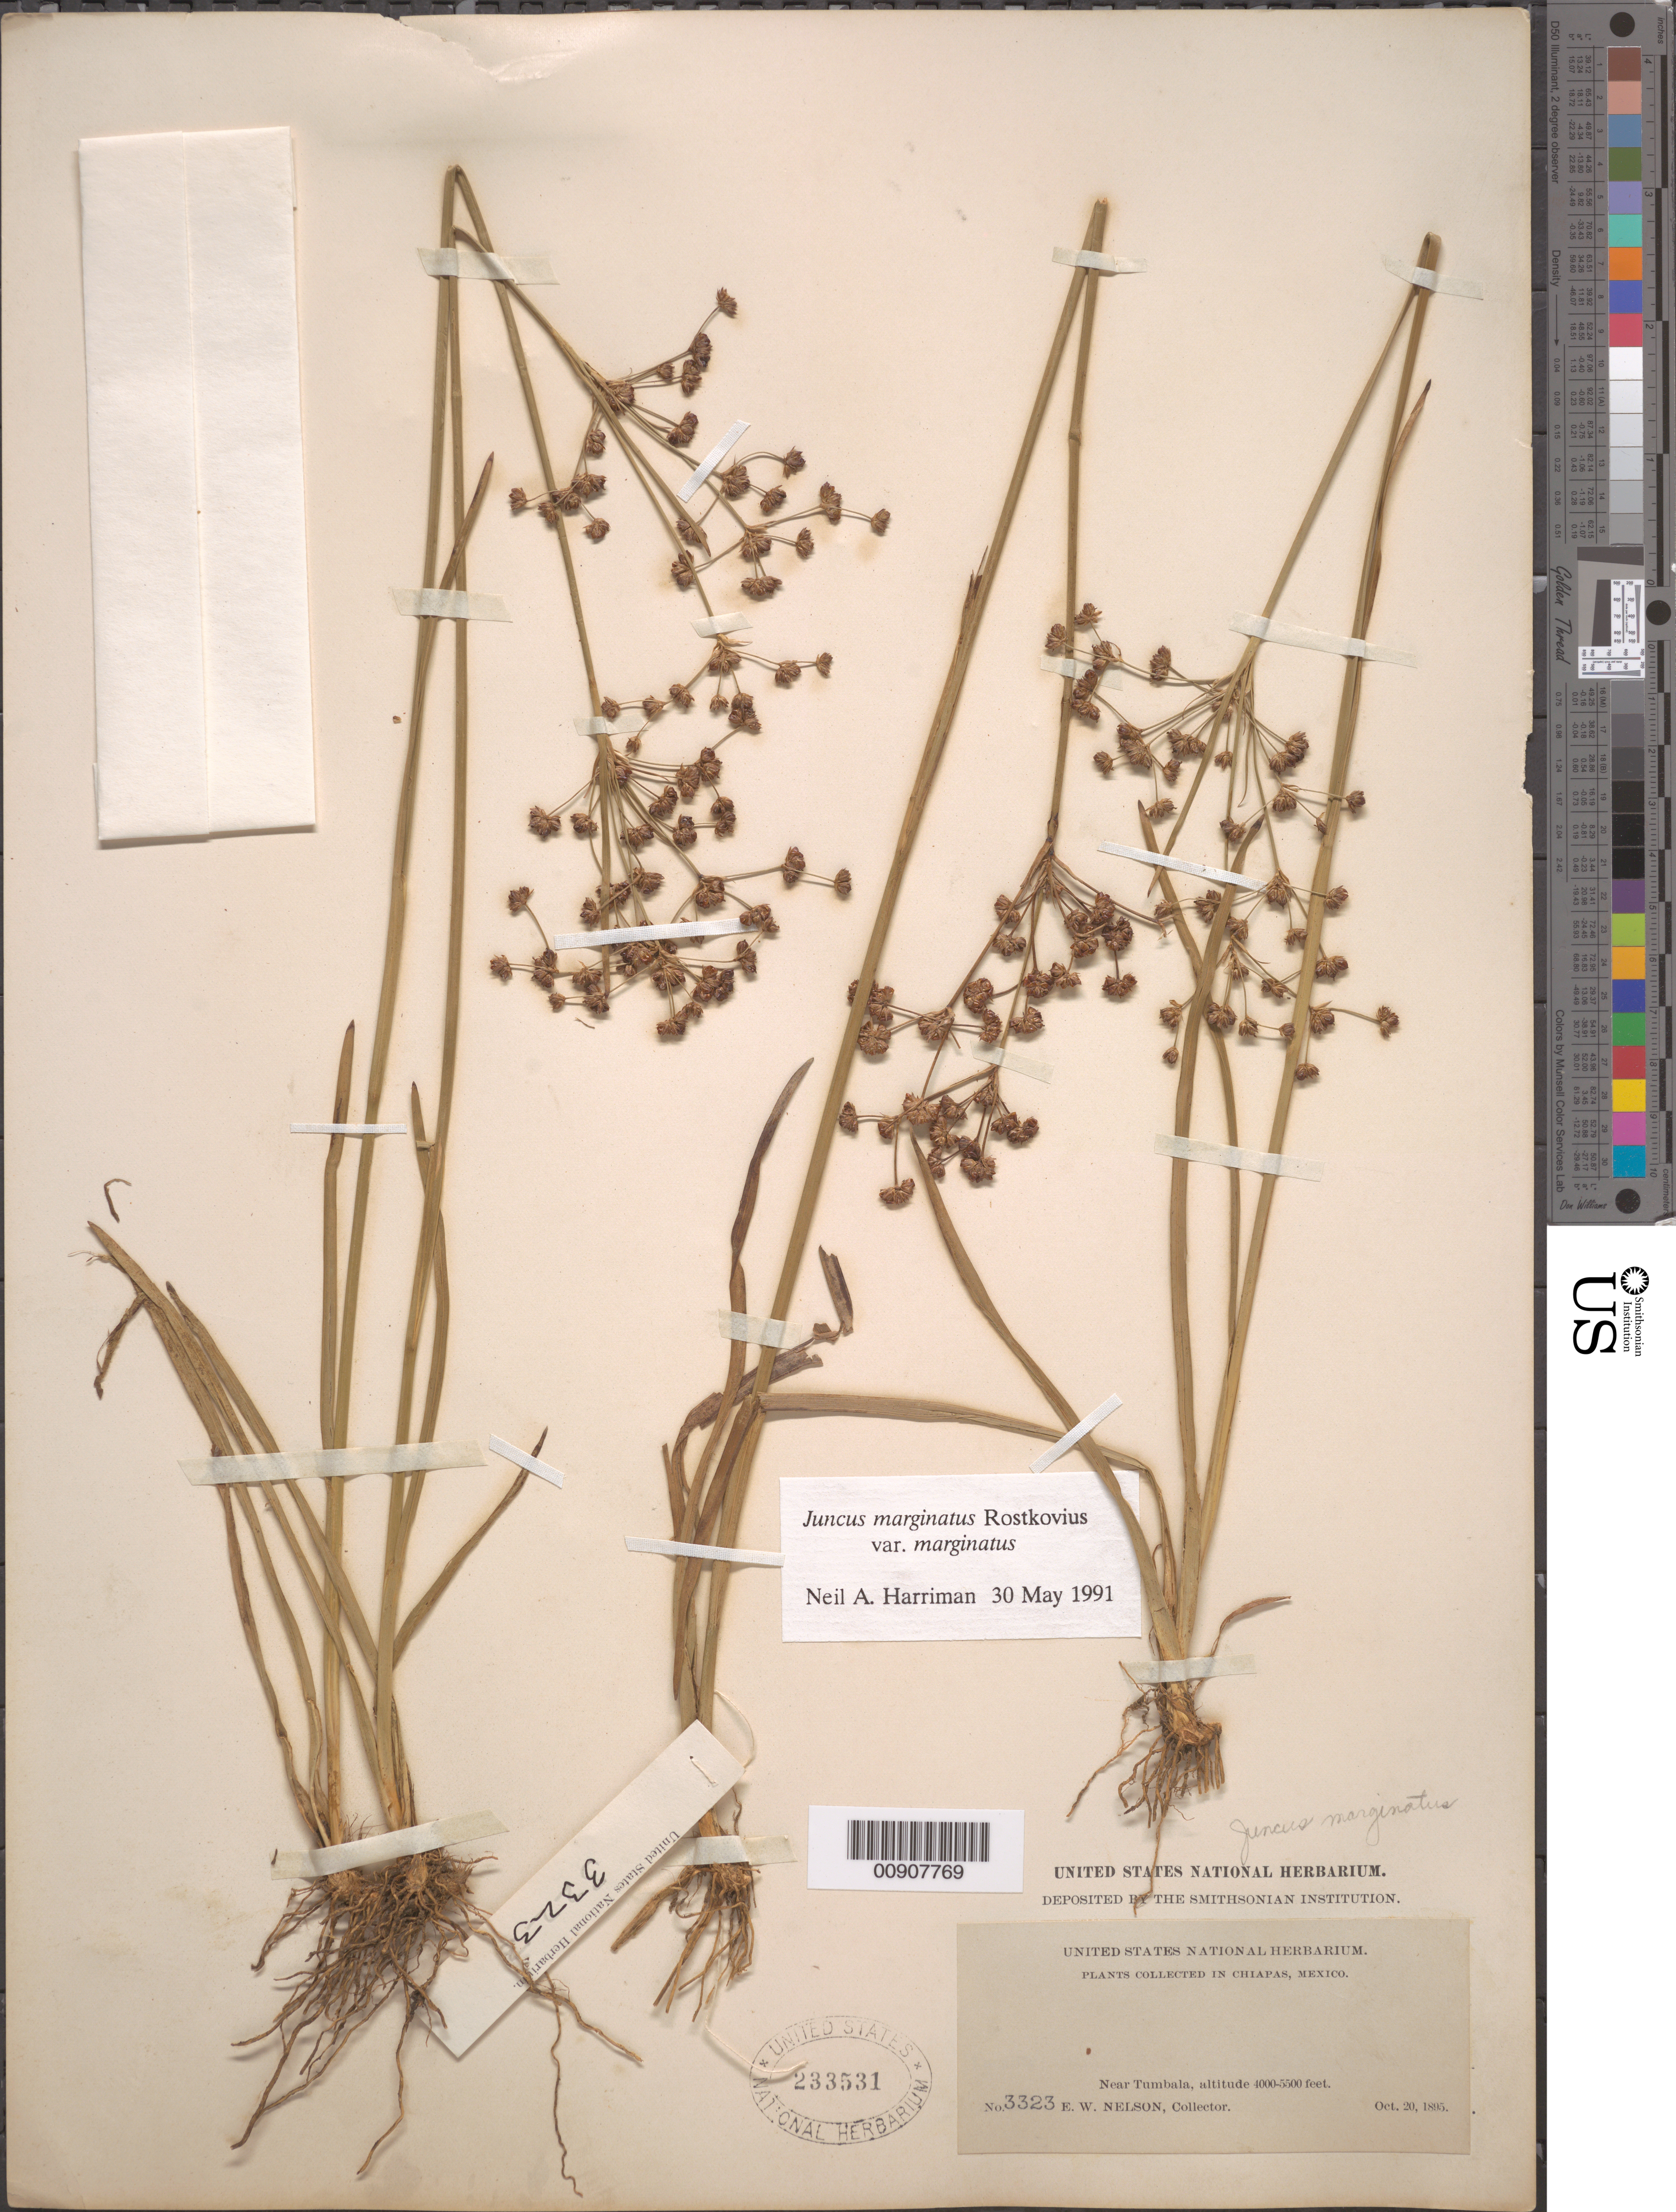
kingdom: Plantae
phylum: Tracheophyta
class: Liliopsida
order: Poales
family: Juncaceae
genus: Juncus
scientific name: Juncus marginatus var. marginatus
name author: Rostk.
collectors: E. W. Nelson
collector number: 3323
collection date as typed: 20 Oct 1895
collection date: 1895-10-20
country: Mexico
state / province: Chiapas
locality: Chiapas: Near Tumbala.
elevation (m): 1219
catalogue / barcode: US 233531